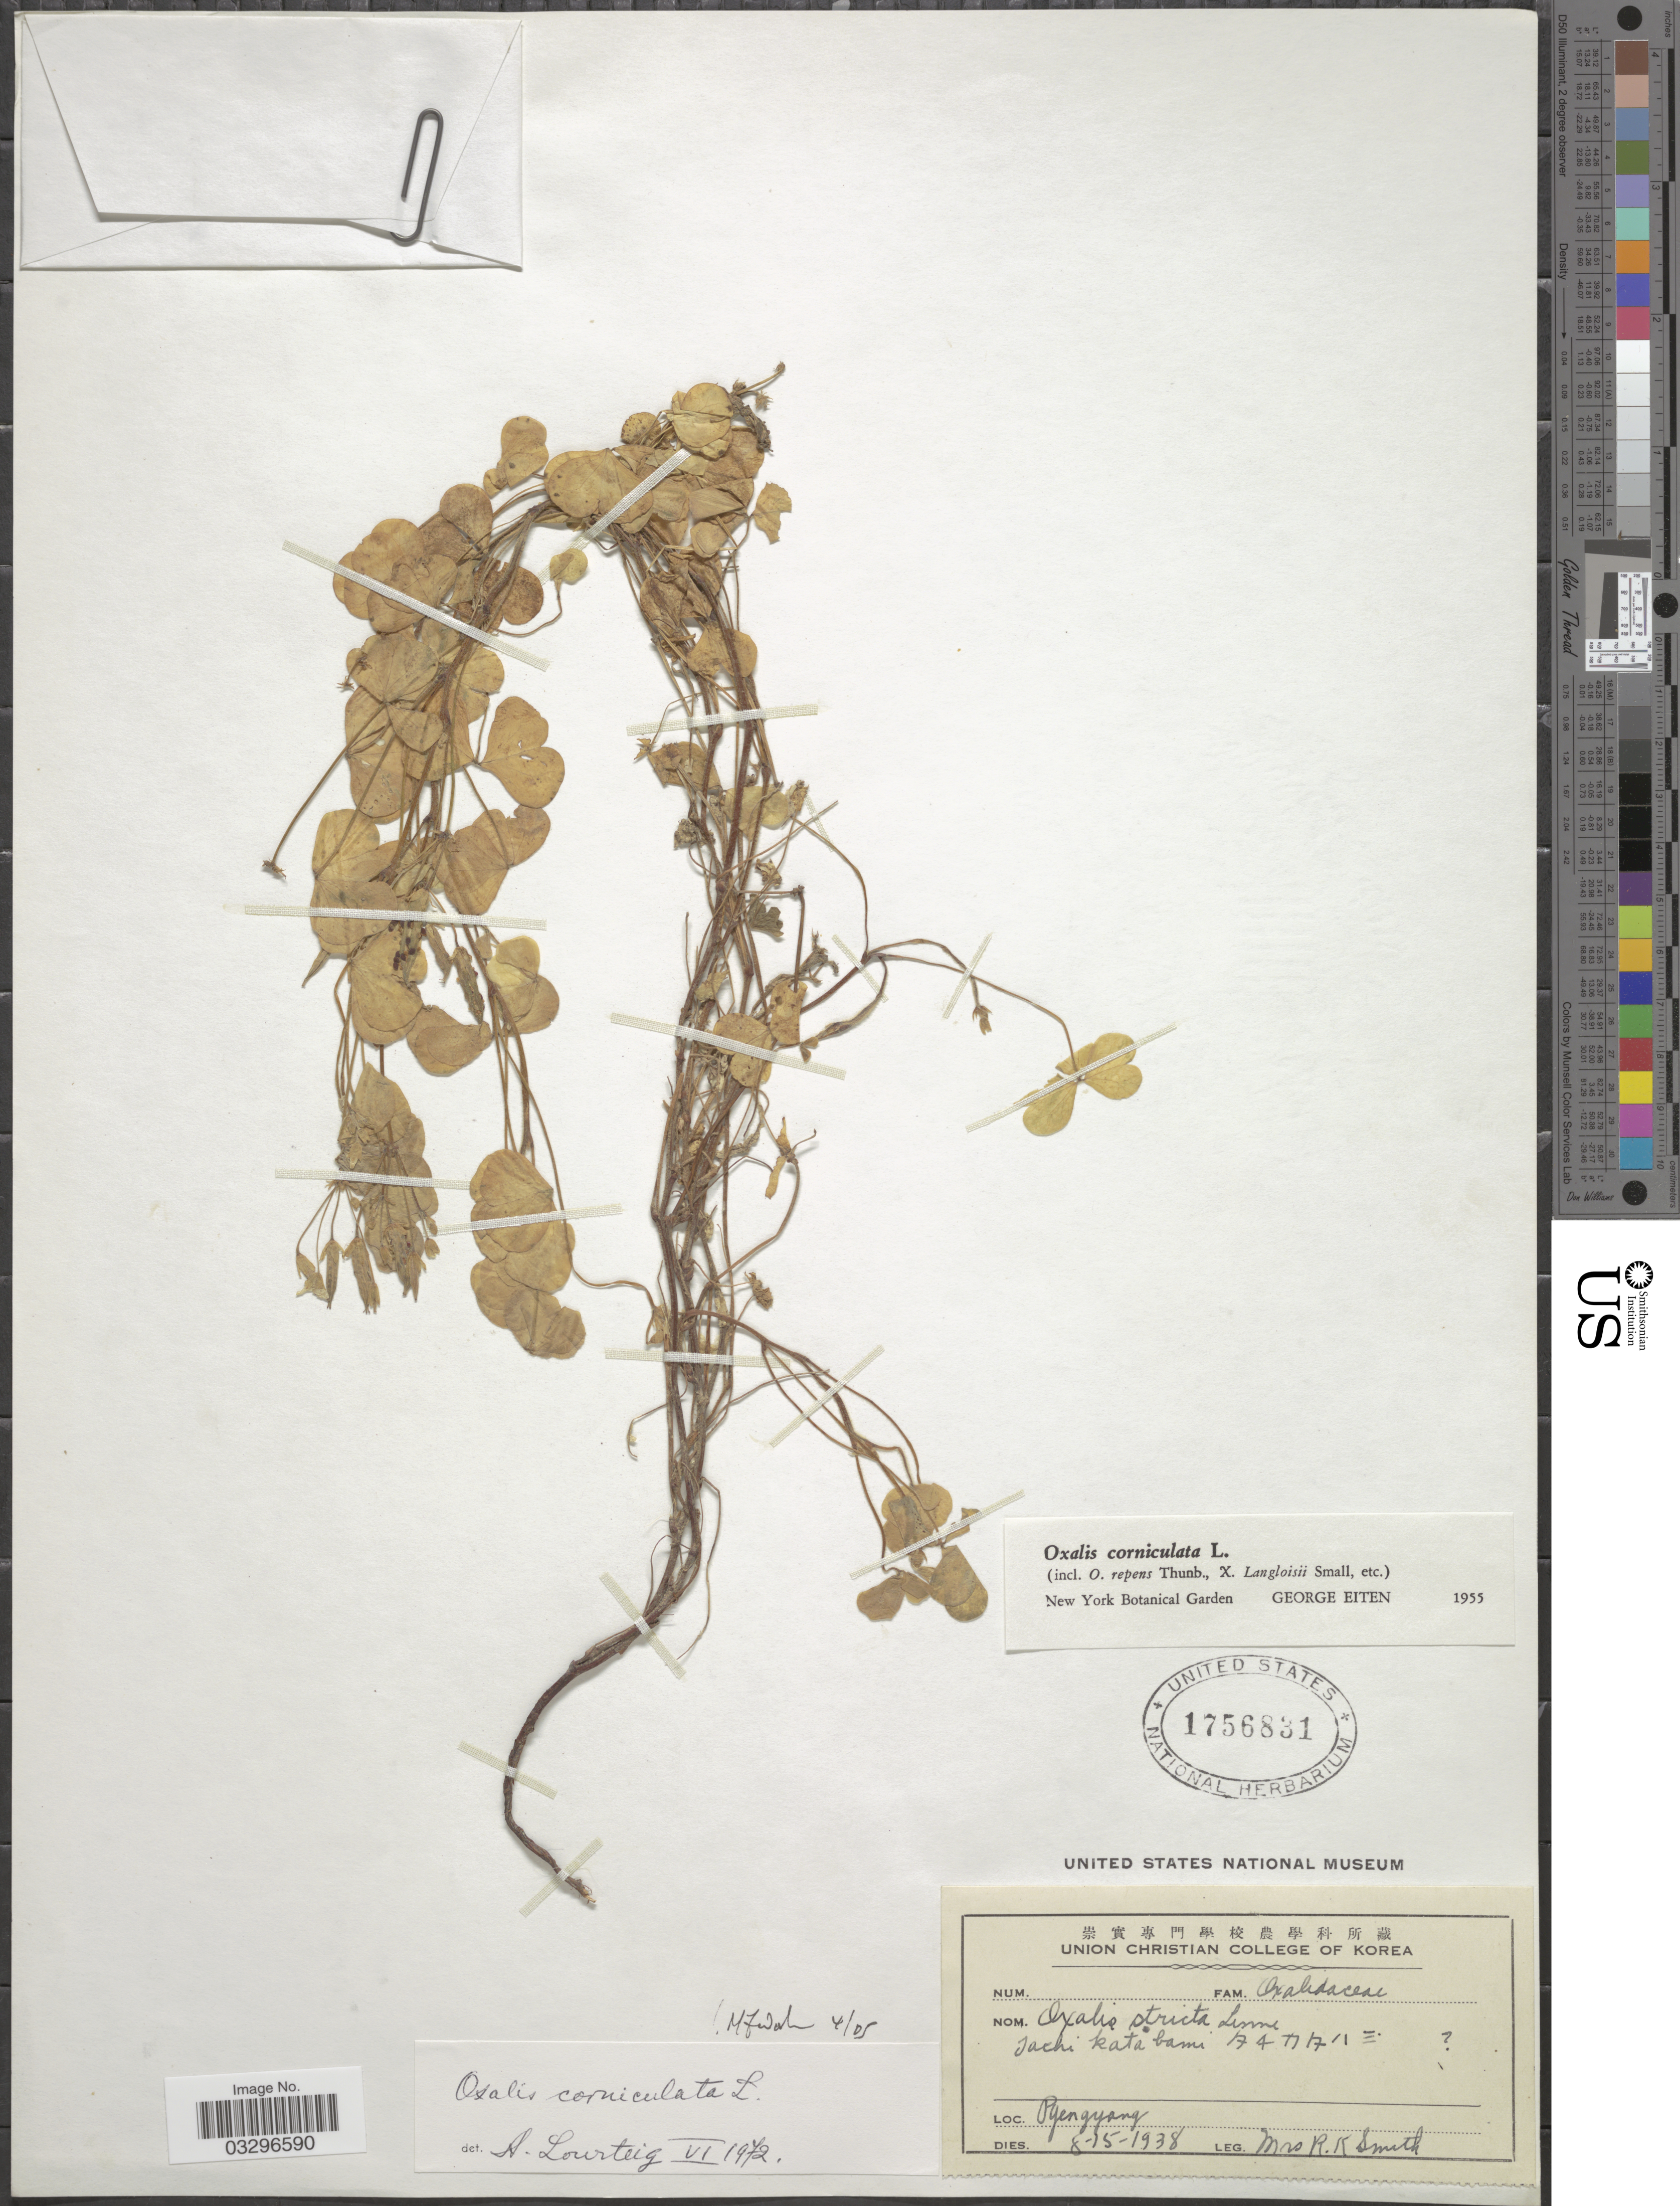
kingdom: Plantae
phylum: Tracheophyta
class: Magnoliopsida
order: Oxalidales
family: Oxalidaceae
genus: Oxalis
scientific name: Oxalis corniculata var. corniculata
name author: L.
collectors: Mrs. R. K. Smith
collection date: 1938-08-15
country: North Korea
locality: Pyengyang.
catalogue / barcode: US 1756831